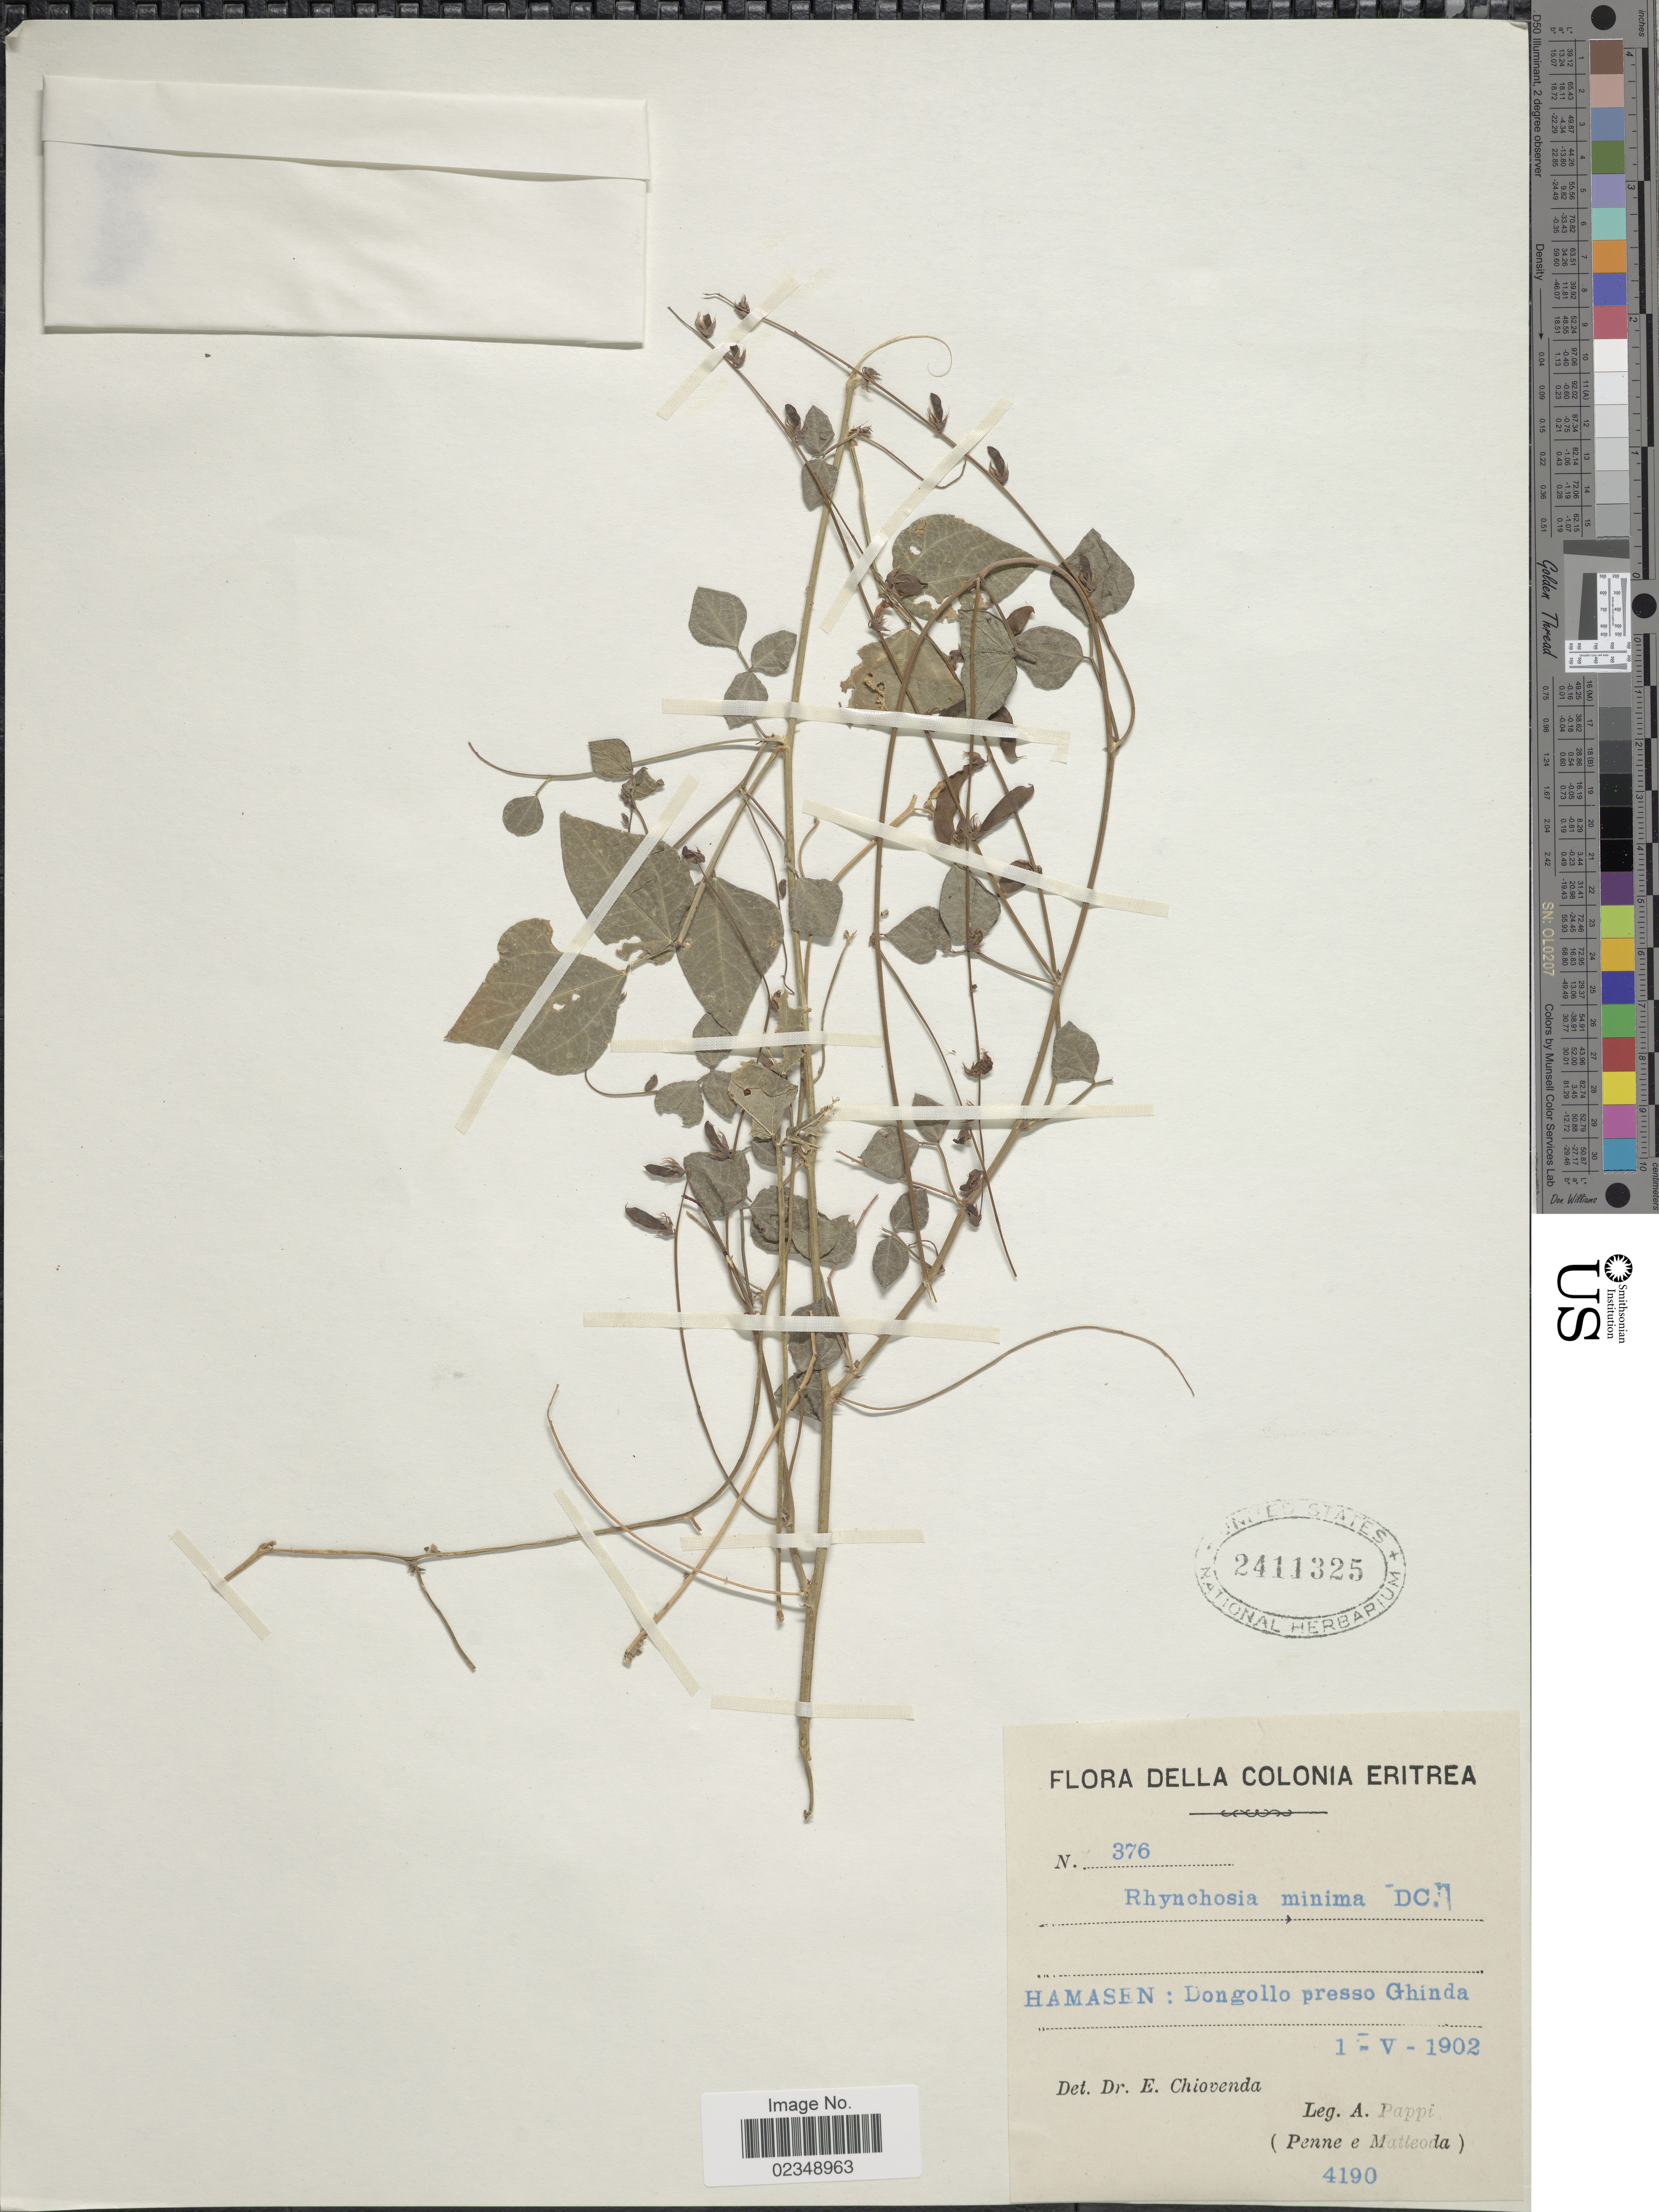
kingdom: Plantae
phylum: Tracheophyta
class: Magnoliopsida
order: Fabales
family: Fabaceae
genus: Rhynchosia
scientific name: Rhynchosia minima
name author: (L.) DC.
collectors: A. Pappi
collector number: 376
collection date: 1902-05-01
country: Eritrea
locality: Della Colonia Eritrea, Hamasen: Dongollo presso Ghinda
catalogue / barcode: US 2411325